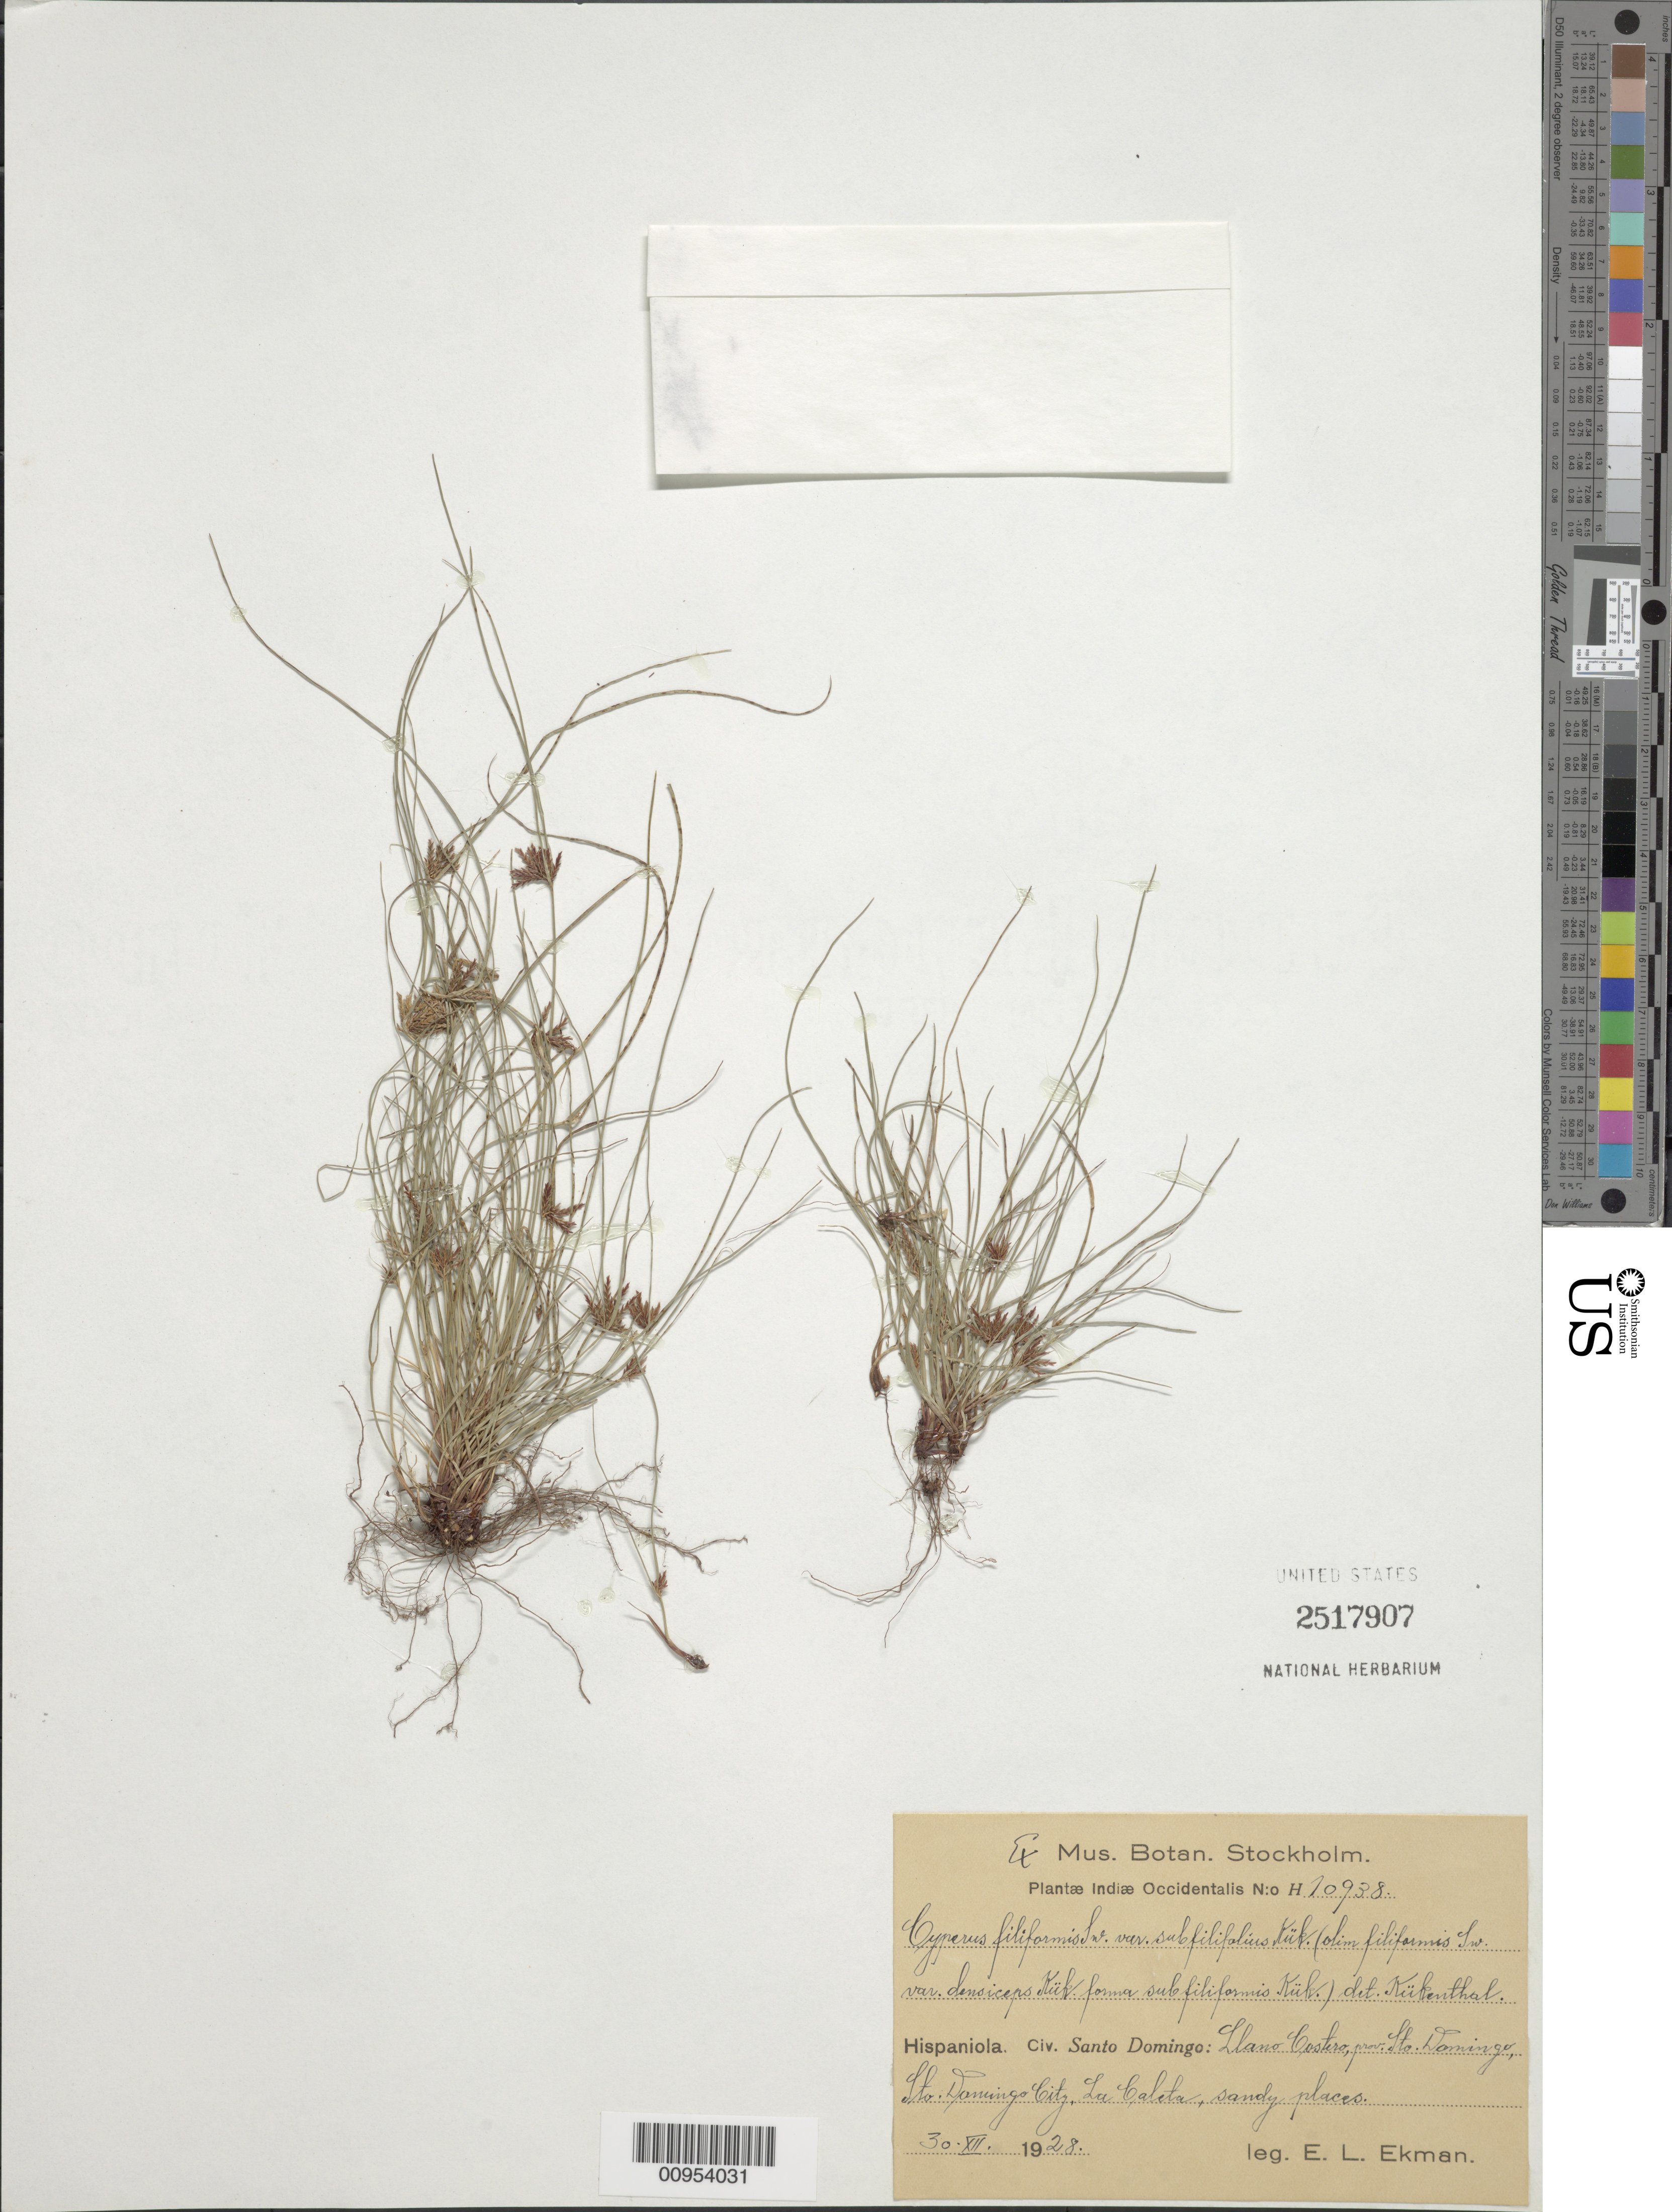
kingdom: Plantae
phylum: Tracheophyta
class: Liliopsida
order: Poales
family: Cyperaceae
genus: Cyperus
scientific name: Cyperus floridanus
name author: Britton in Small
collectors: E. L. Ekman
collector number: H 10938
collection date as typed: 30 Dec 1928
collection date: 1928-12-30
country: Dominican Republic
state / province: Santo Domingo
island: Hispaniola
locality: Llano Costero, Santo Domingo City, La Caleta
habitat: Sandy places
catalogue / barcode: US 2517907